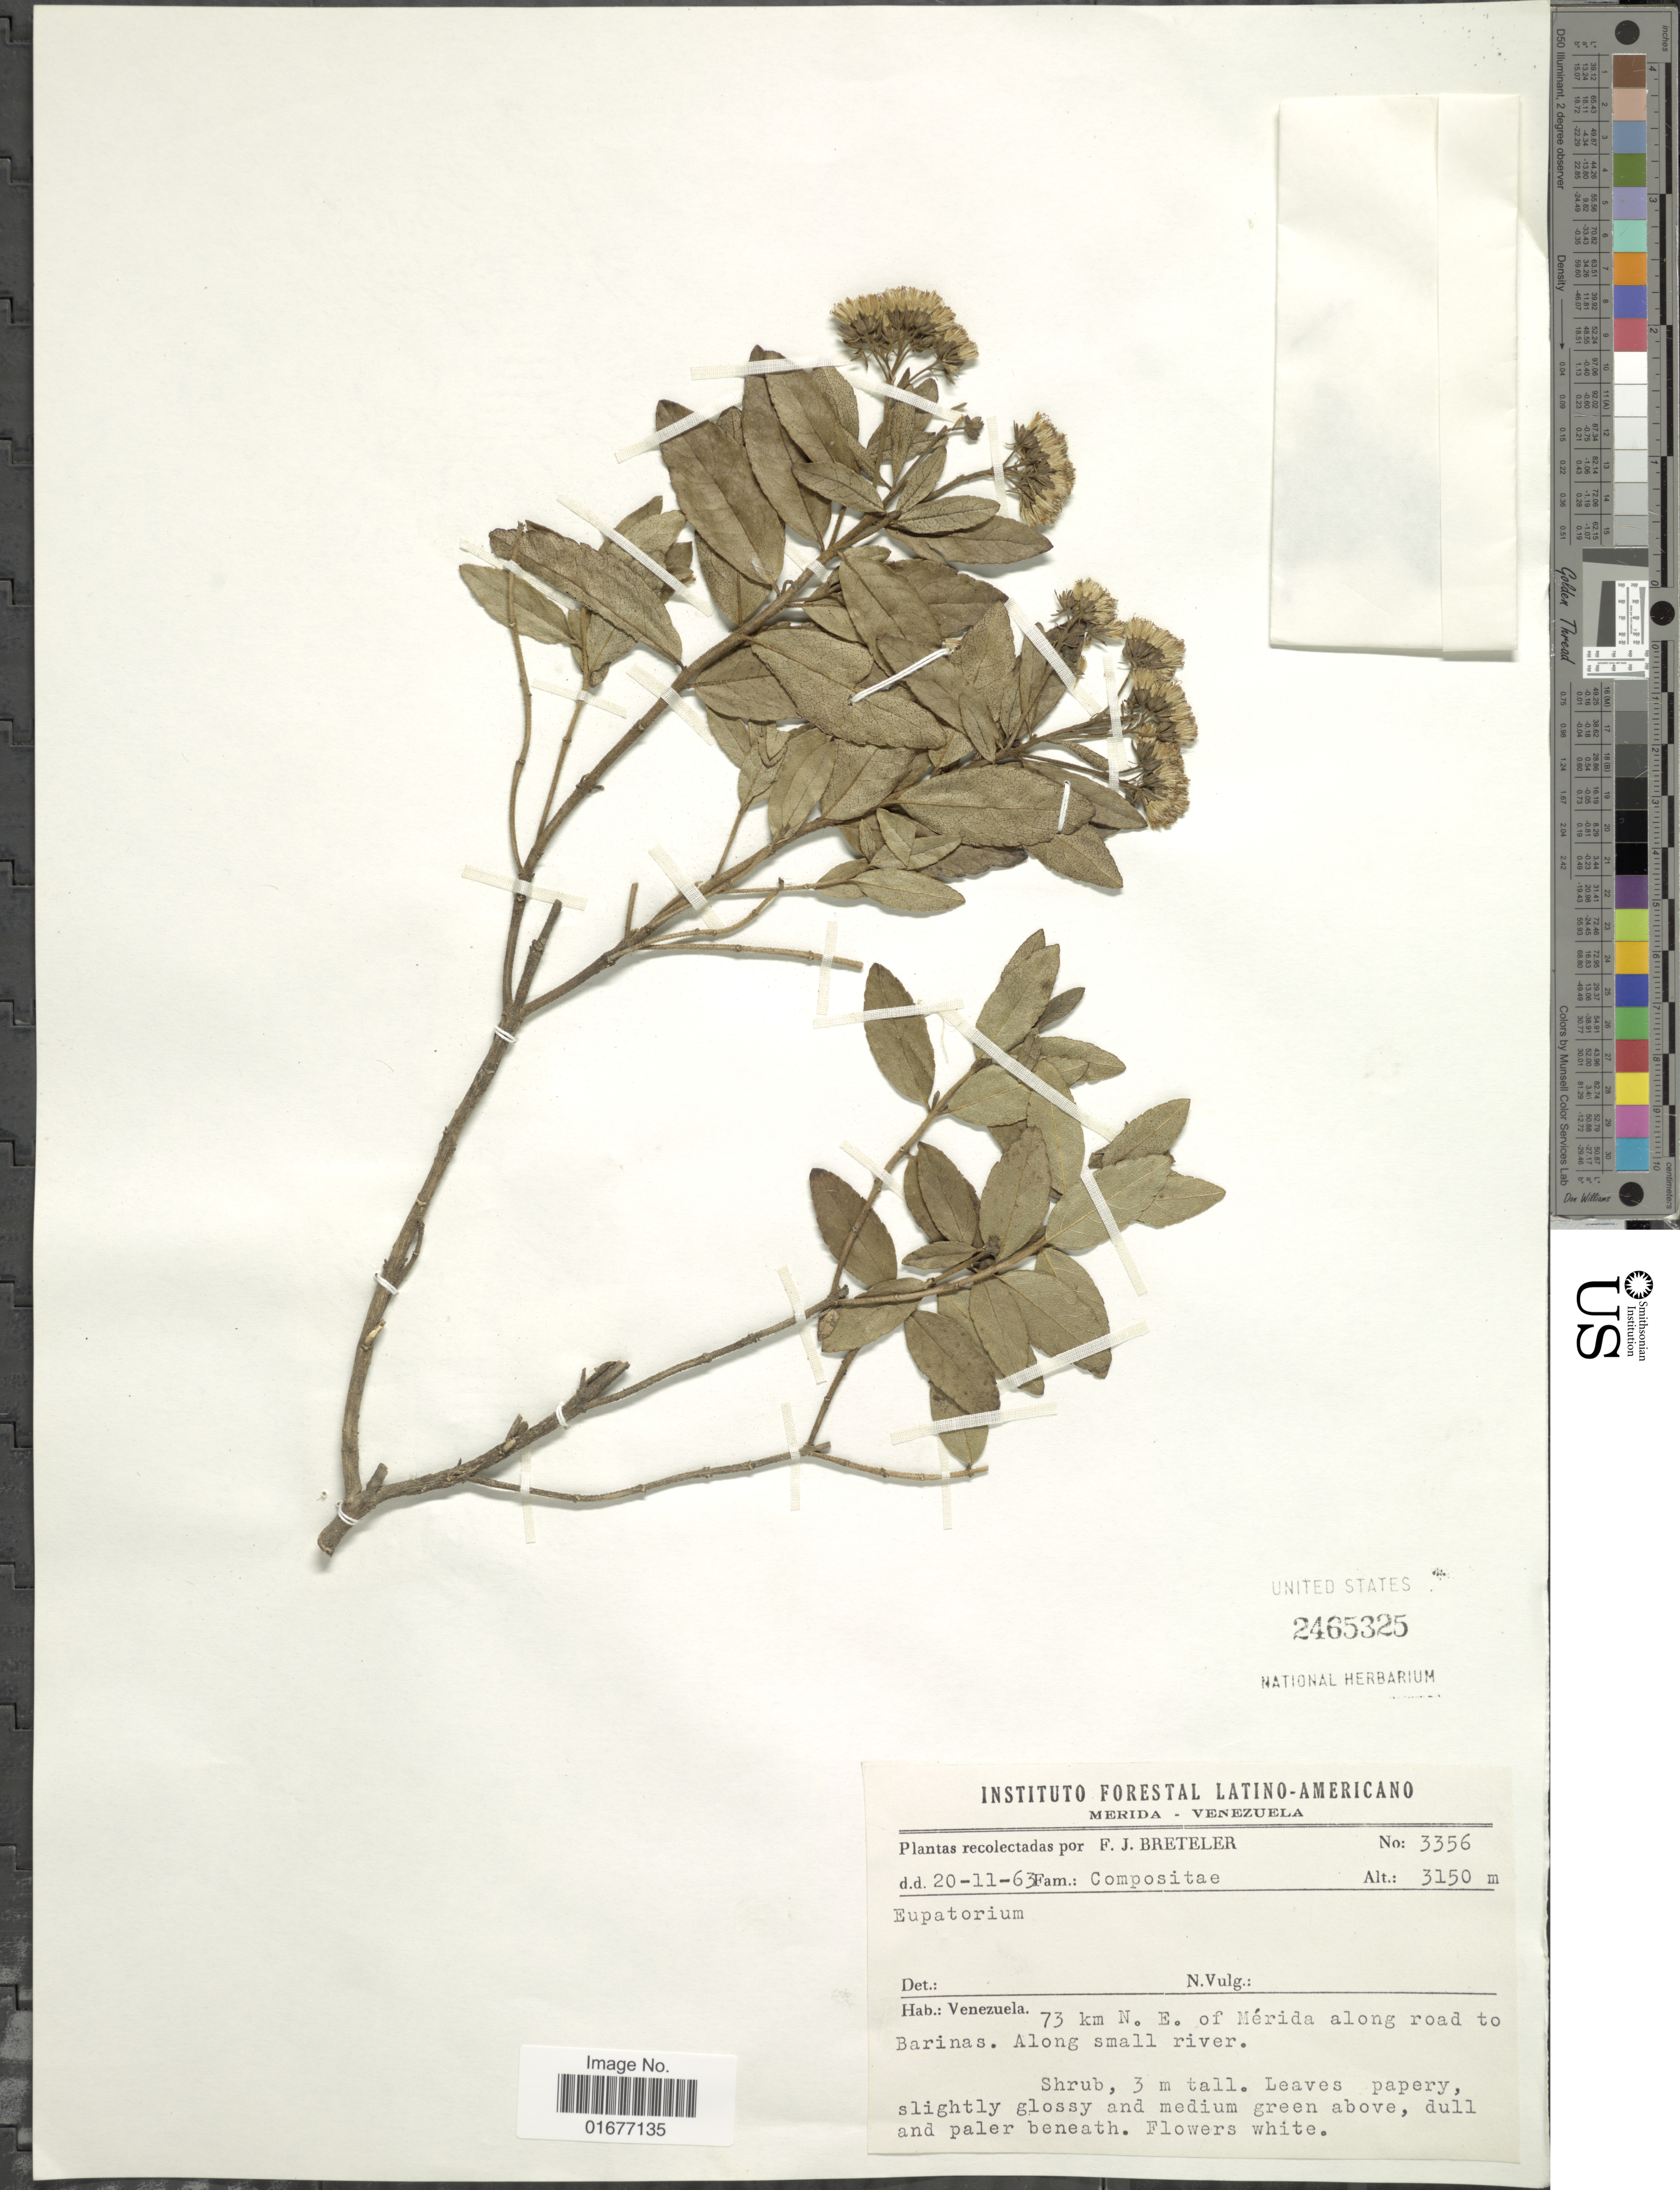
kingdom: Plantae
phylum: Tracheophyta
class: Magnoliopsida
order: Asterales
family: Asteraceae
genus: Ageratina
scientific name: Ageratina theaefolia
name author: (Benth.) R.M. King & H. Rob.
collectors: F. J. Breteler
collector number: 3356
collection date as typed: Transcribed d/m/y: 20/11/63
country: Venezuela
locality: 73 km N. E. of Merida along road to Barinas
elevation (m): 3150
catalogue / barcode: US 2465325